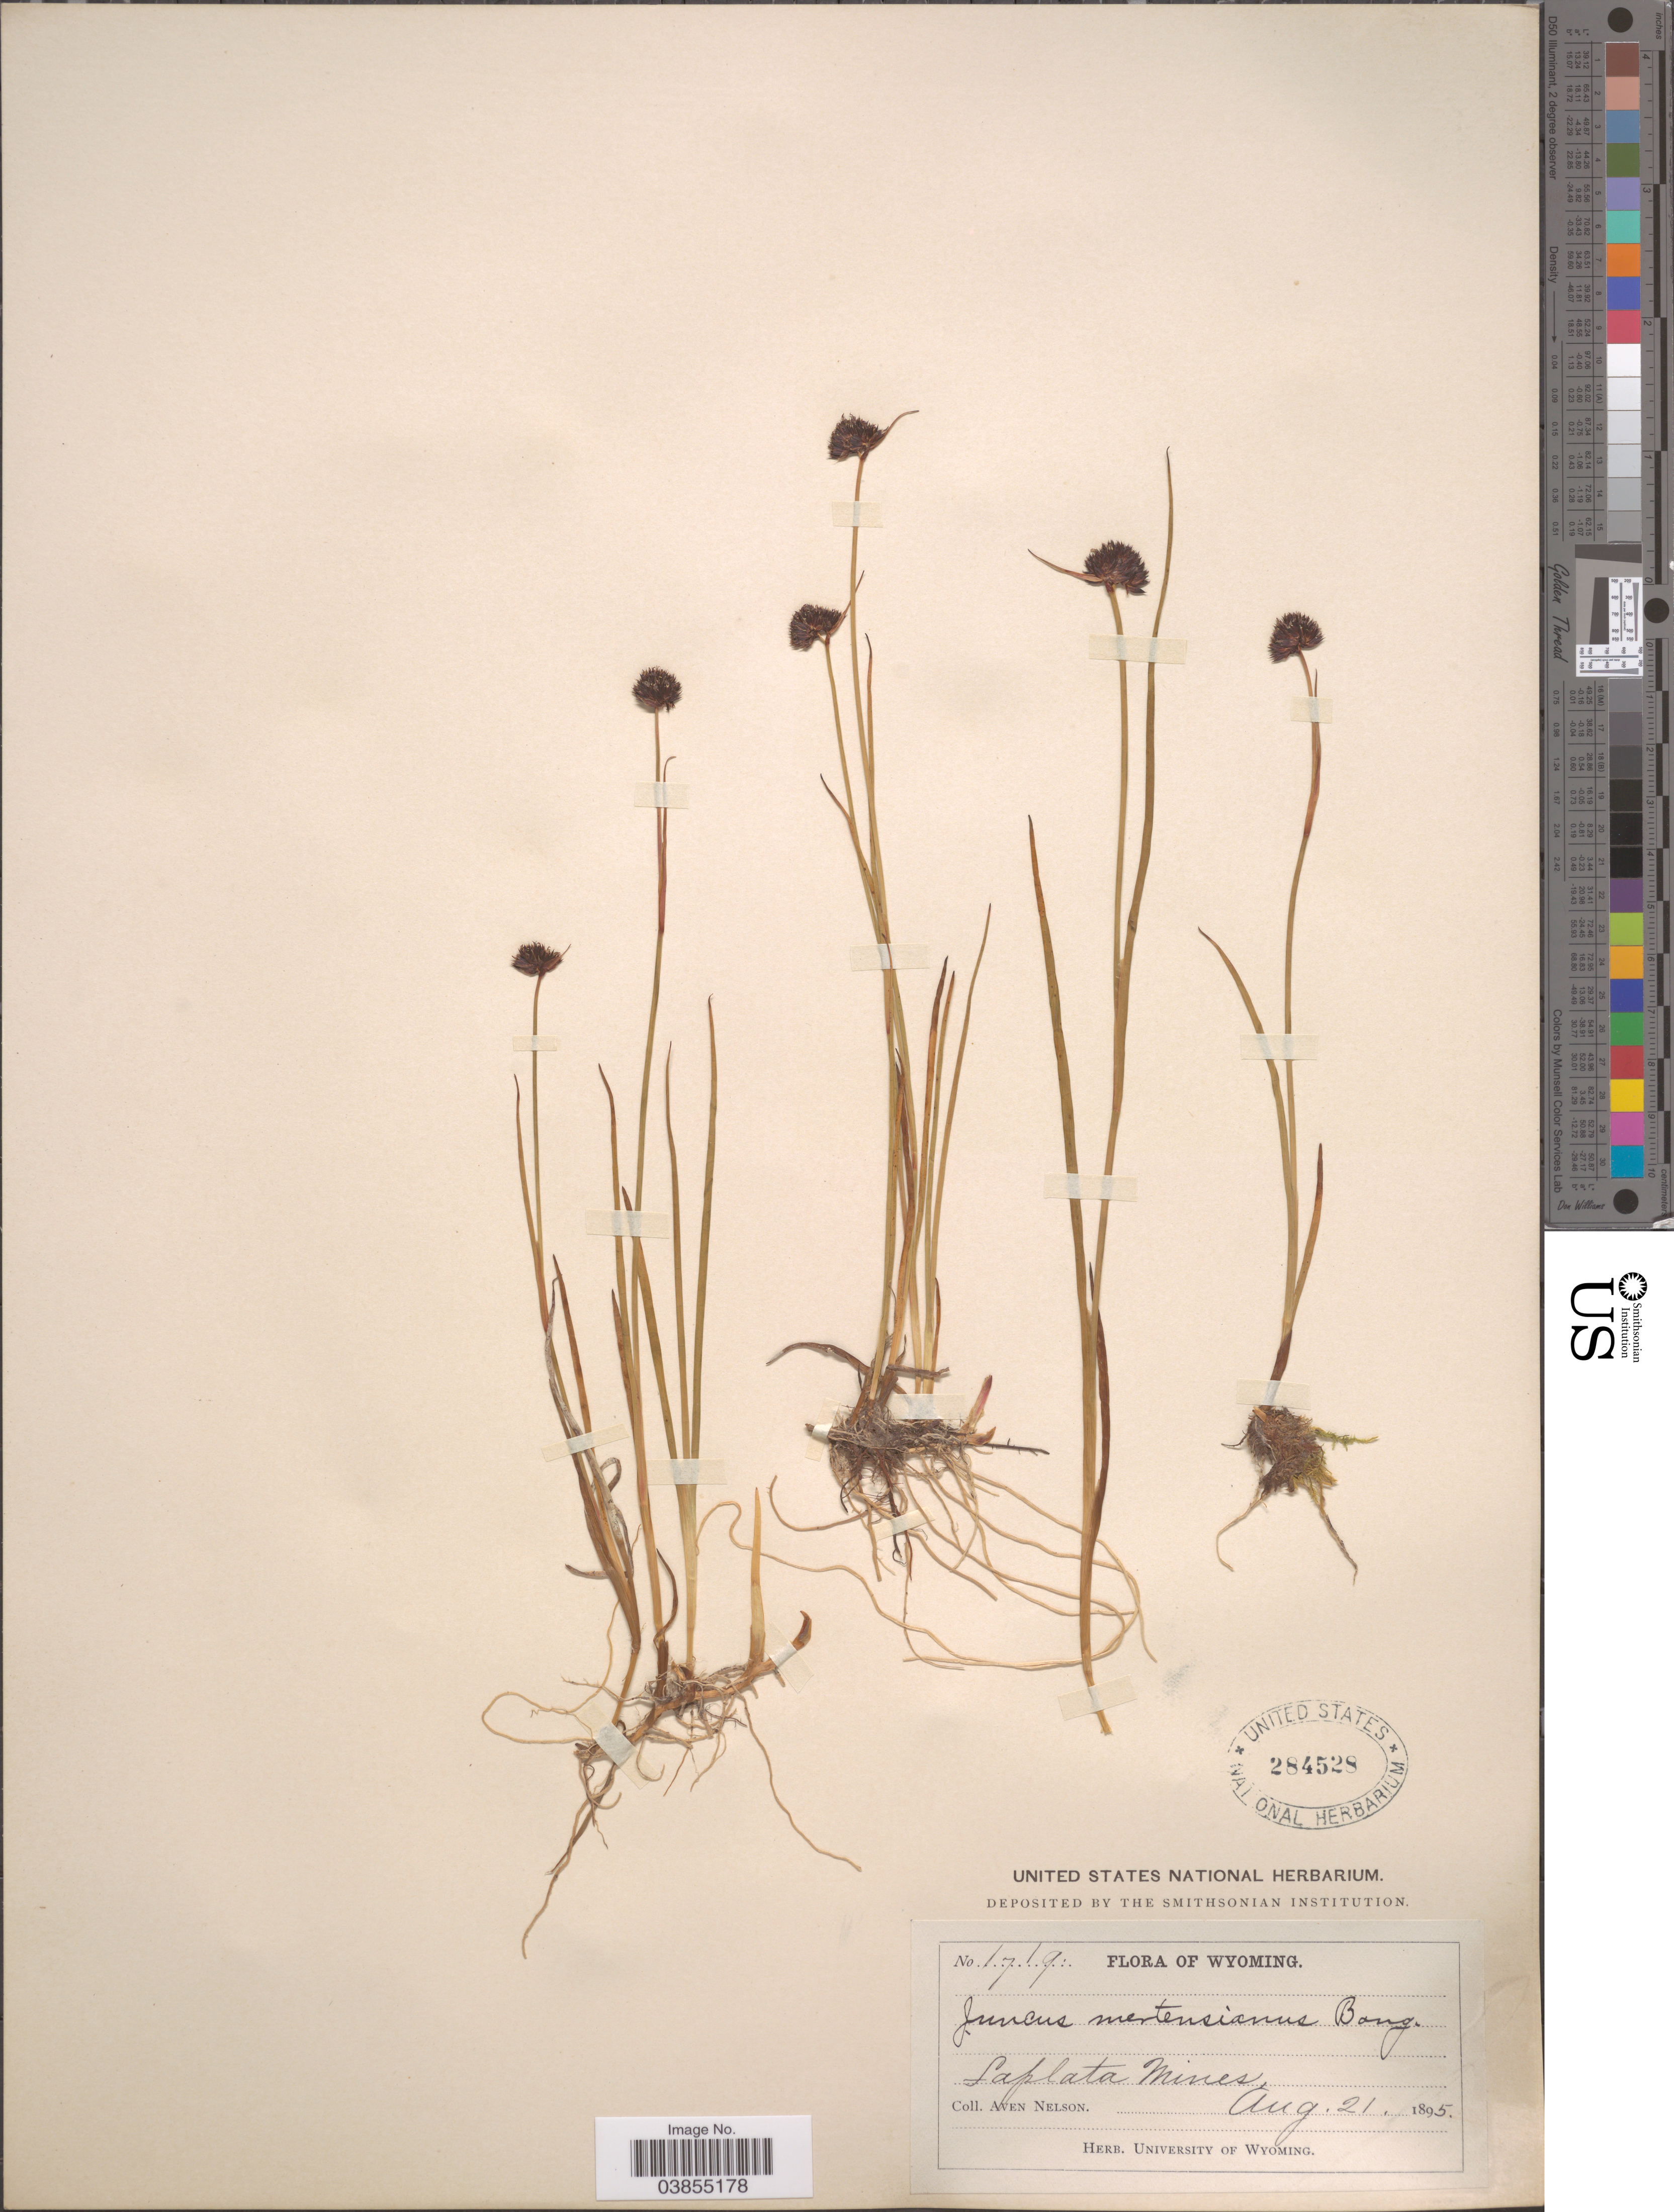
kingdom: Plantae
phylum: Tracheophyta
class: Liliopsida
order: Poales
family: Juncaceae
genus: Juncus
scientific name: Juncus mertensianus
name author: Bong.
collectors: A. Nelson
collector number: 1719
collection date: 1895-08-21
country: United States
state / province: Wyoming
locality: Laplata Mines.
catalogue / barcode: US 284528